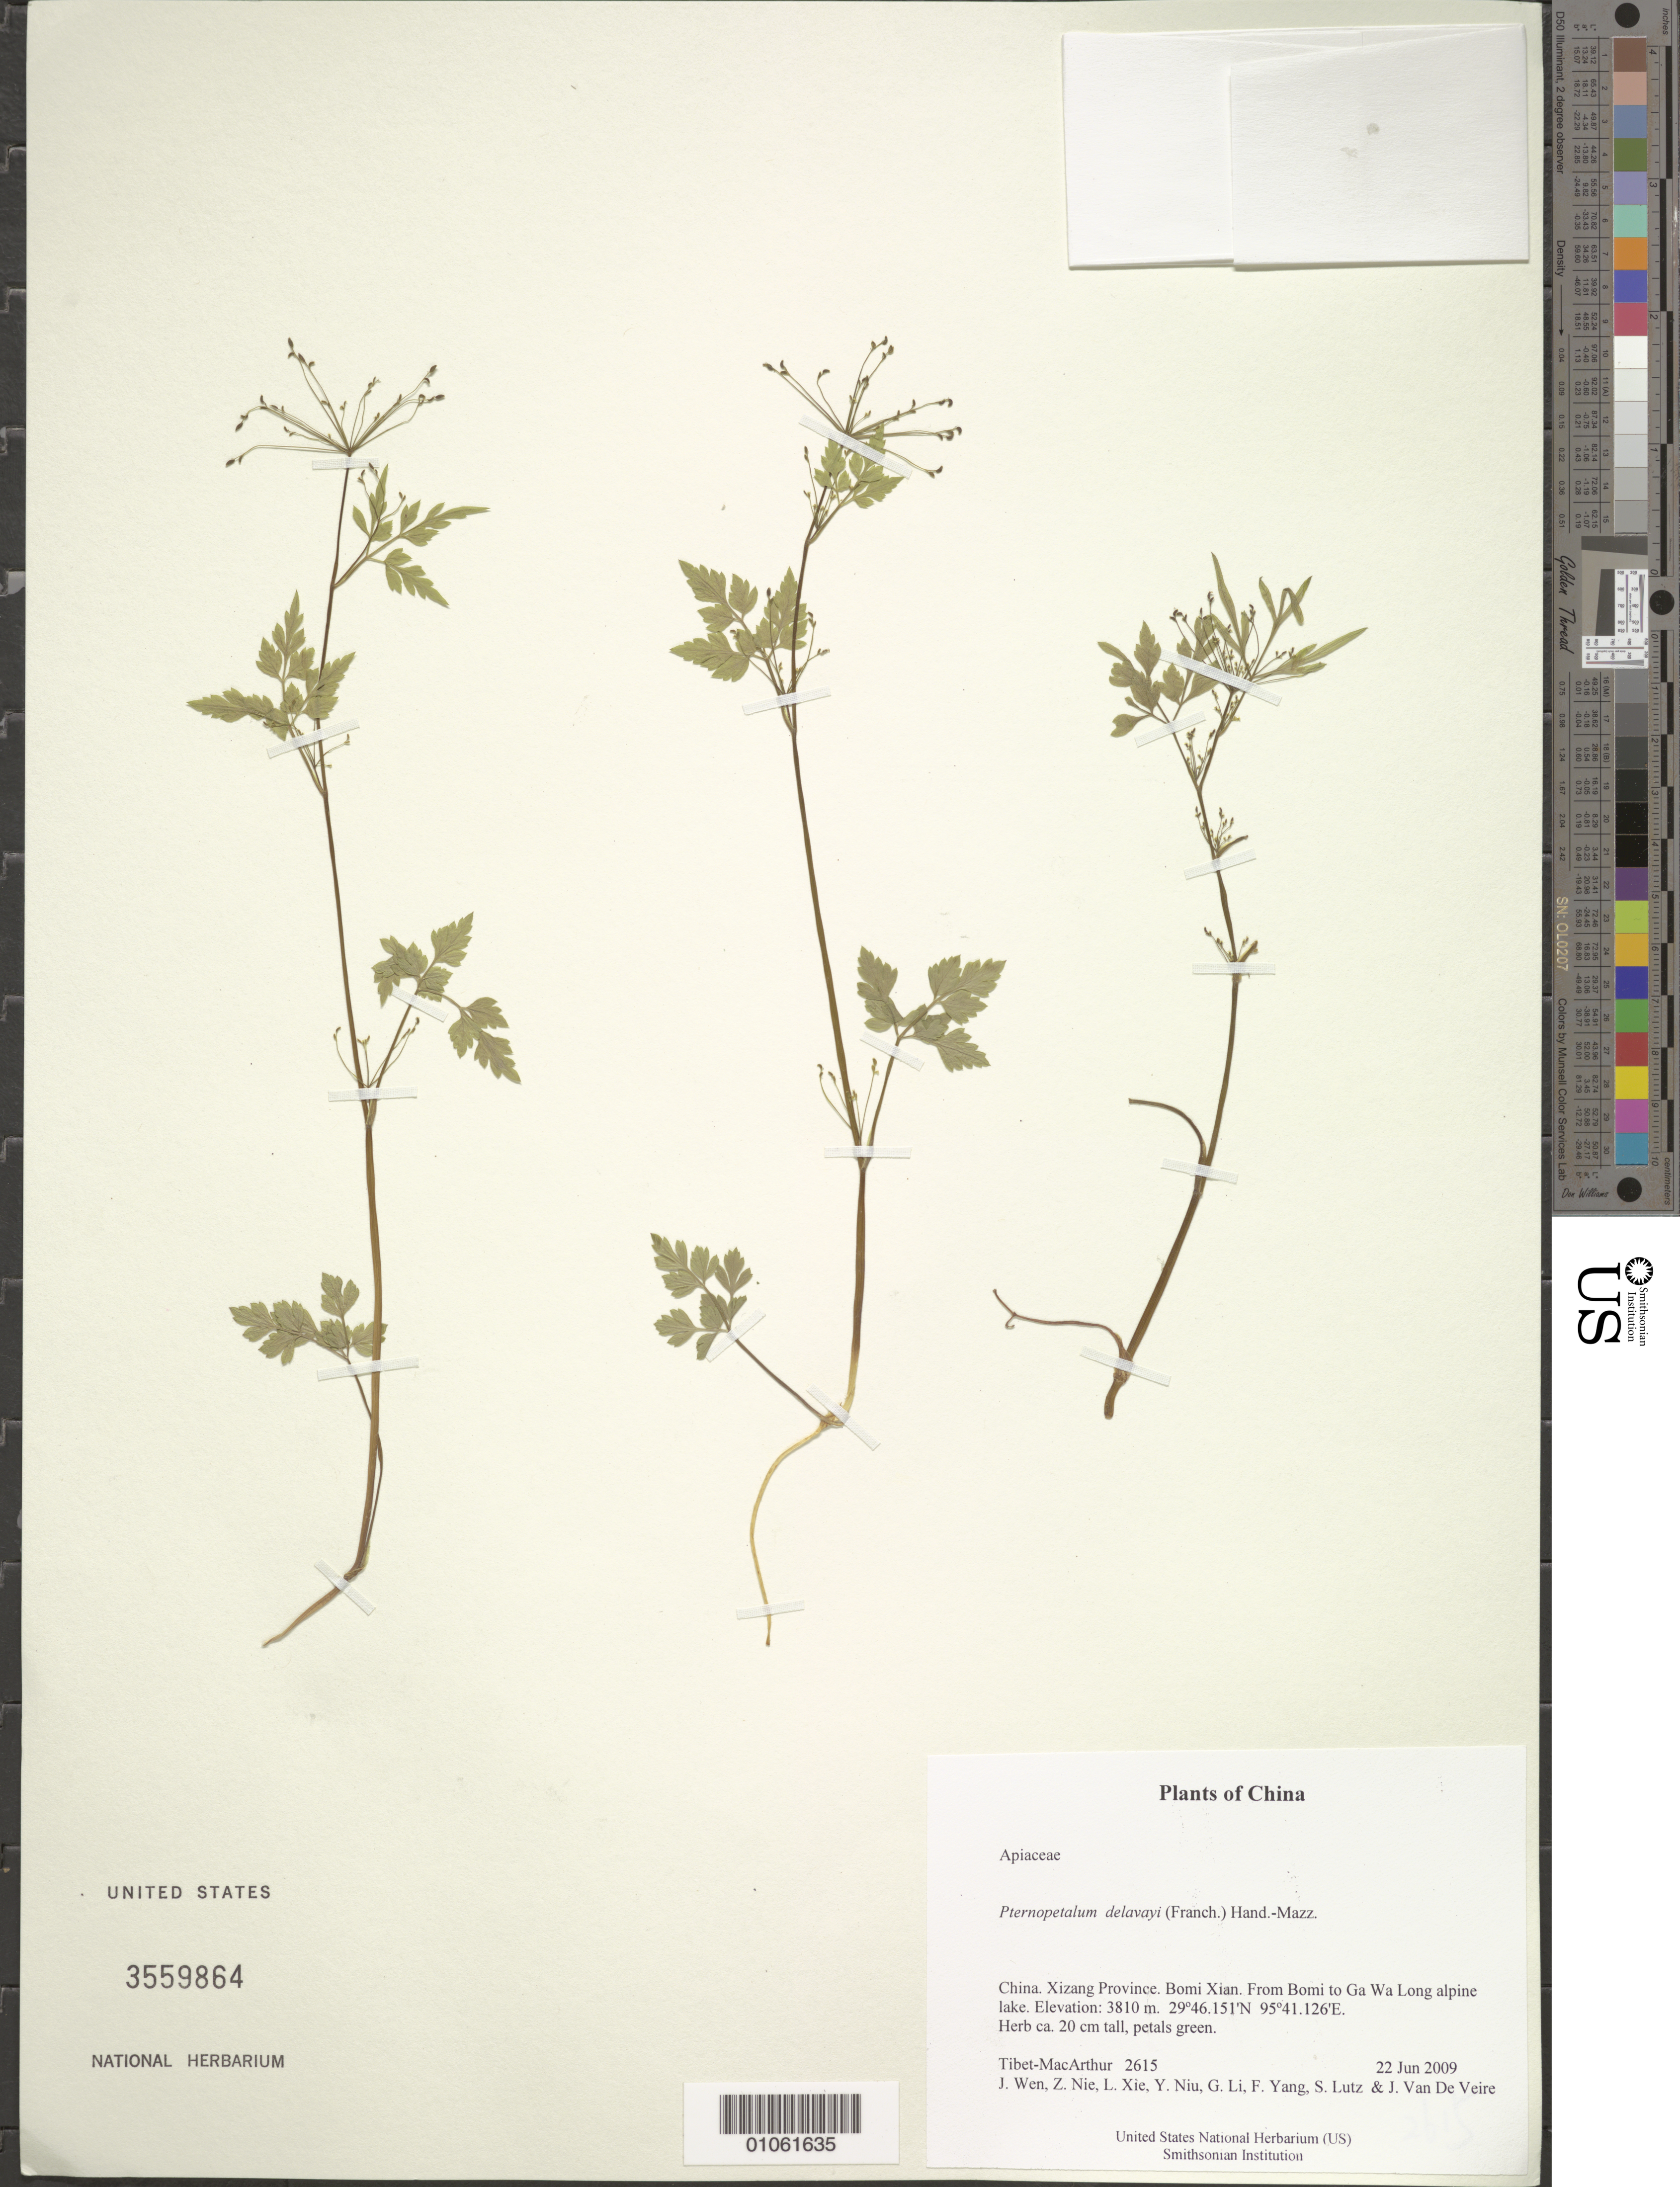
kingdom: Plantae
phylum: Tracheophyta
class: Magnoliopsida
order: Apiales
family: Apiaceae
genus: Pternopetalum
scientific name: Pternopetalum delavayi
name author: (Franch.) Hand.-Mazz.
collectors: Tibet-MacArthur, J. Wen, Z. Nie, L. Xie, Y. Niu, G. Li, F. Yang, S. Lutz & J. Van De Veire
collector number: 2615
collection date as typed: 22 Jun 2009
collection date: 2009-06-22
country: China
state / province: Xizang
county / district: Bomi Xian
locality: From Bomi to Ga Wa Long alpine lake.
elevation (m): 3810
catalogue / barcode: US 3559864